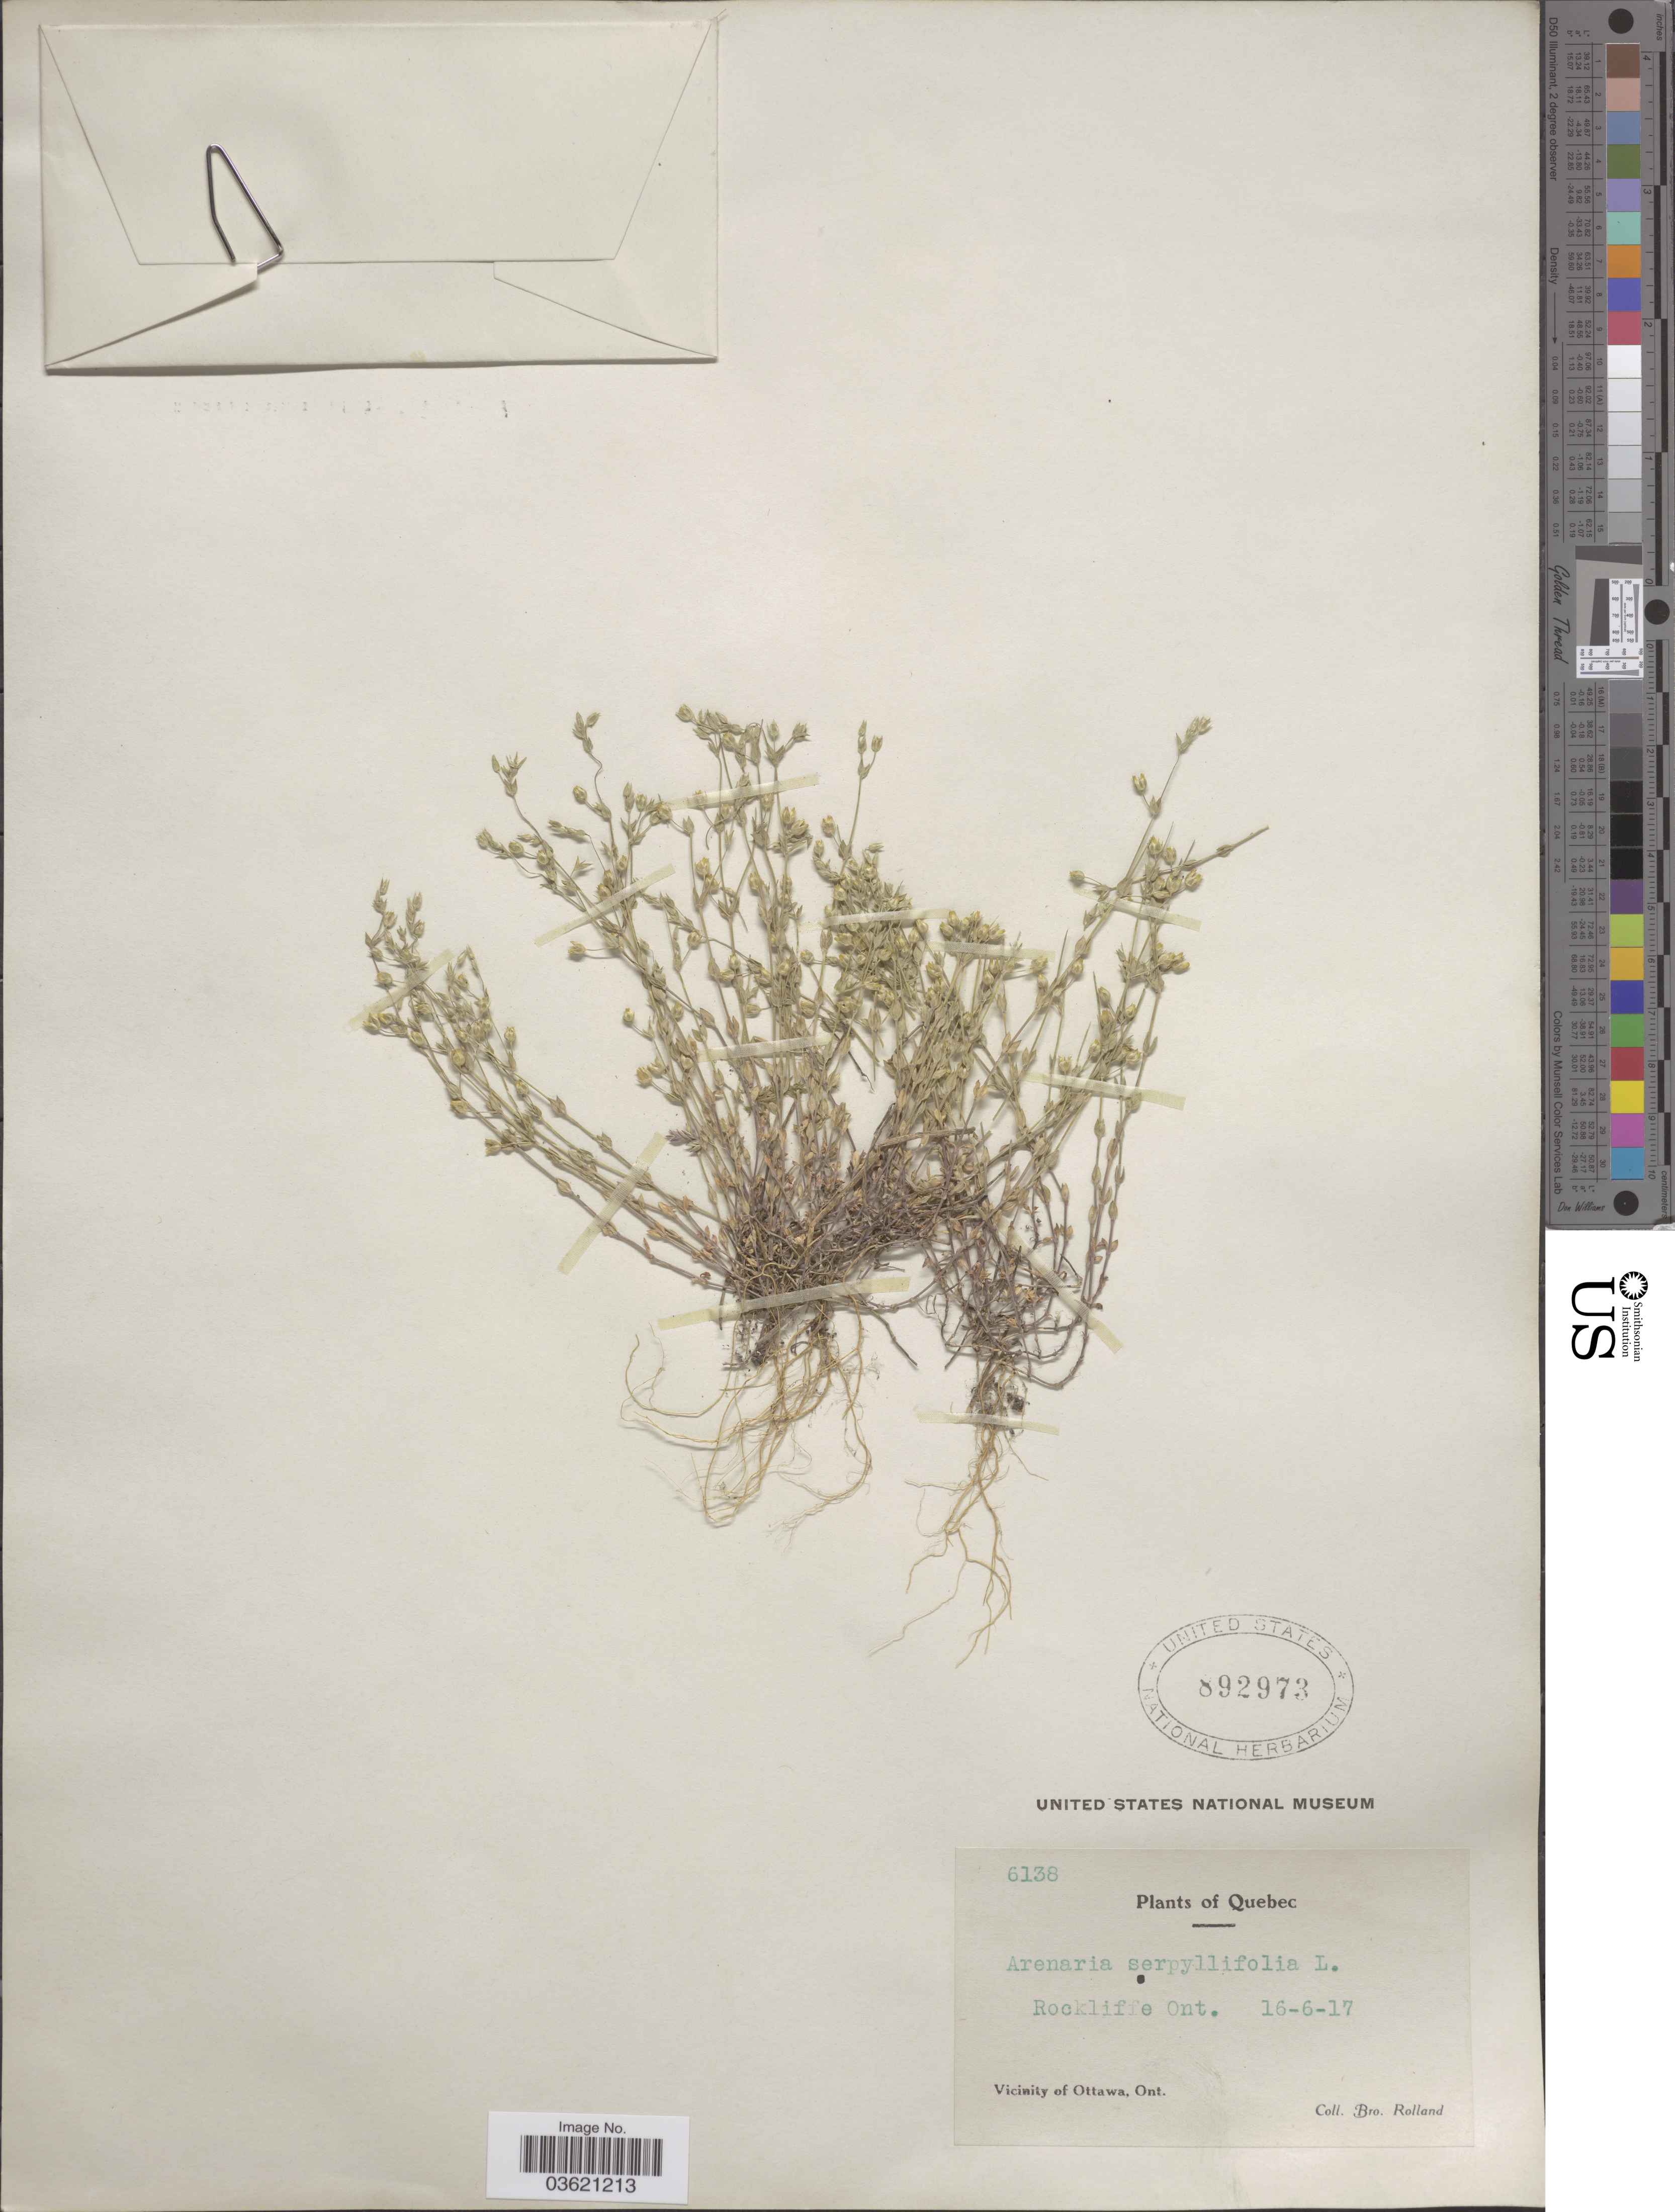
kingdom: Plantae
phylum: Tracheophyta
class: Magnoliopsida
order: Caryophyllales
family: Caryophyllaceae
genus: Arenaria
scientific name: Arenaria serpyllifolia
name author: L.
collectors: B. Rolland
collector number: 6138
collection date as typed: Transcribed d/m/y: 16/6/17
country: Canada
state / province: Quebec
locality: Rockliffe Ont. Vicinity of Ottawa.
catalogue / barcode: US 892973